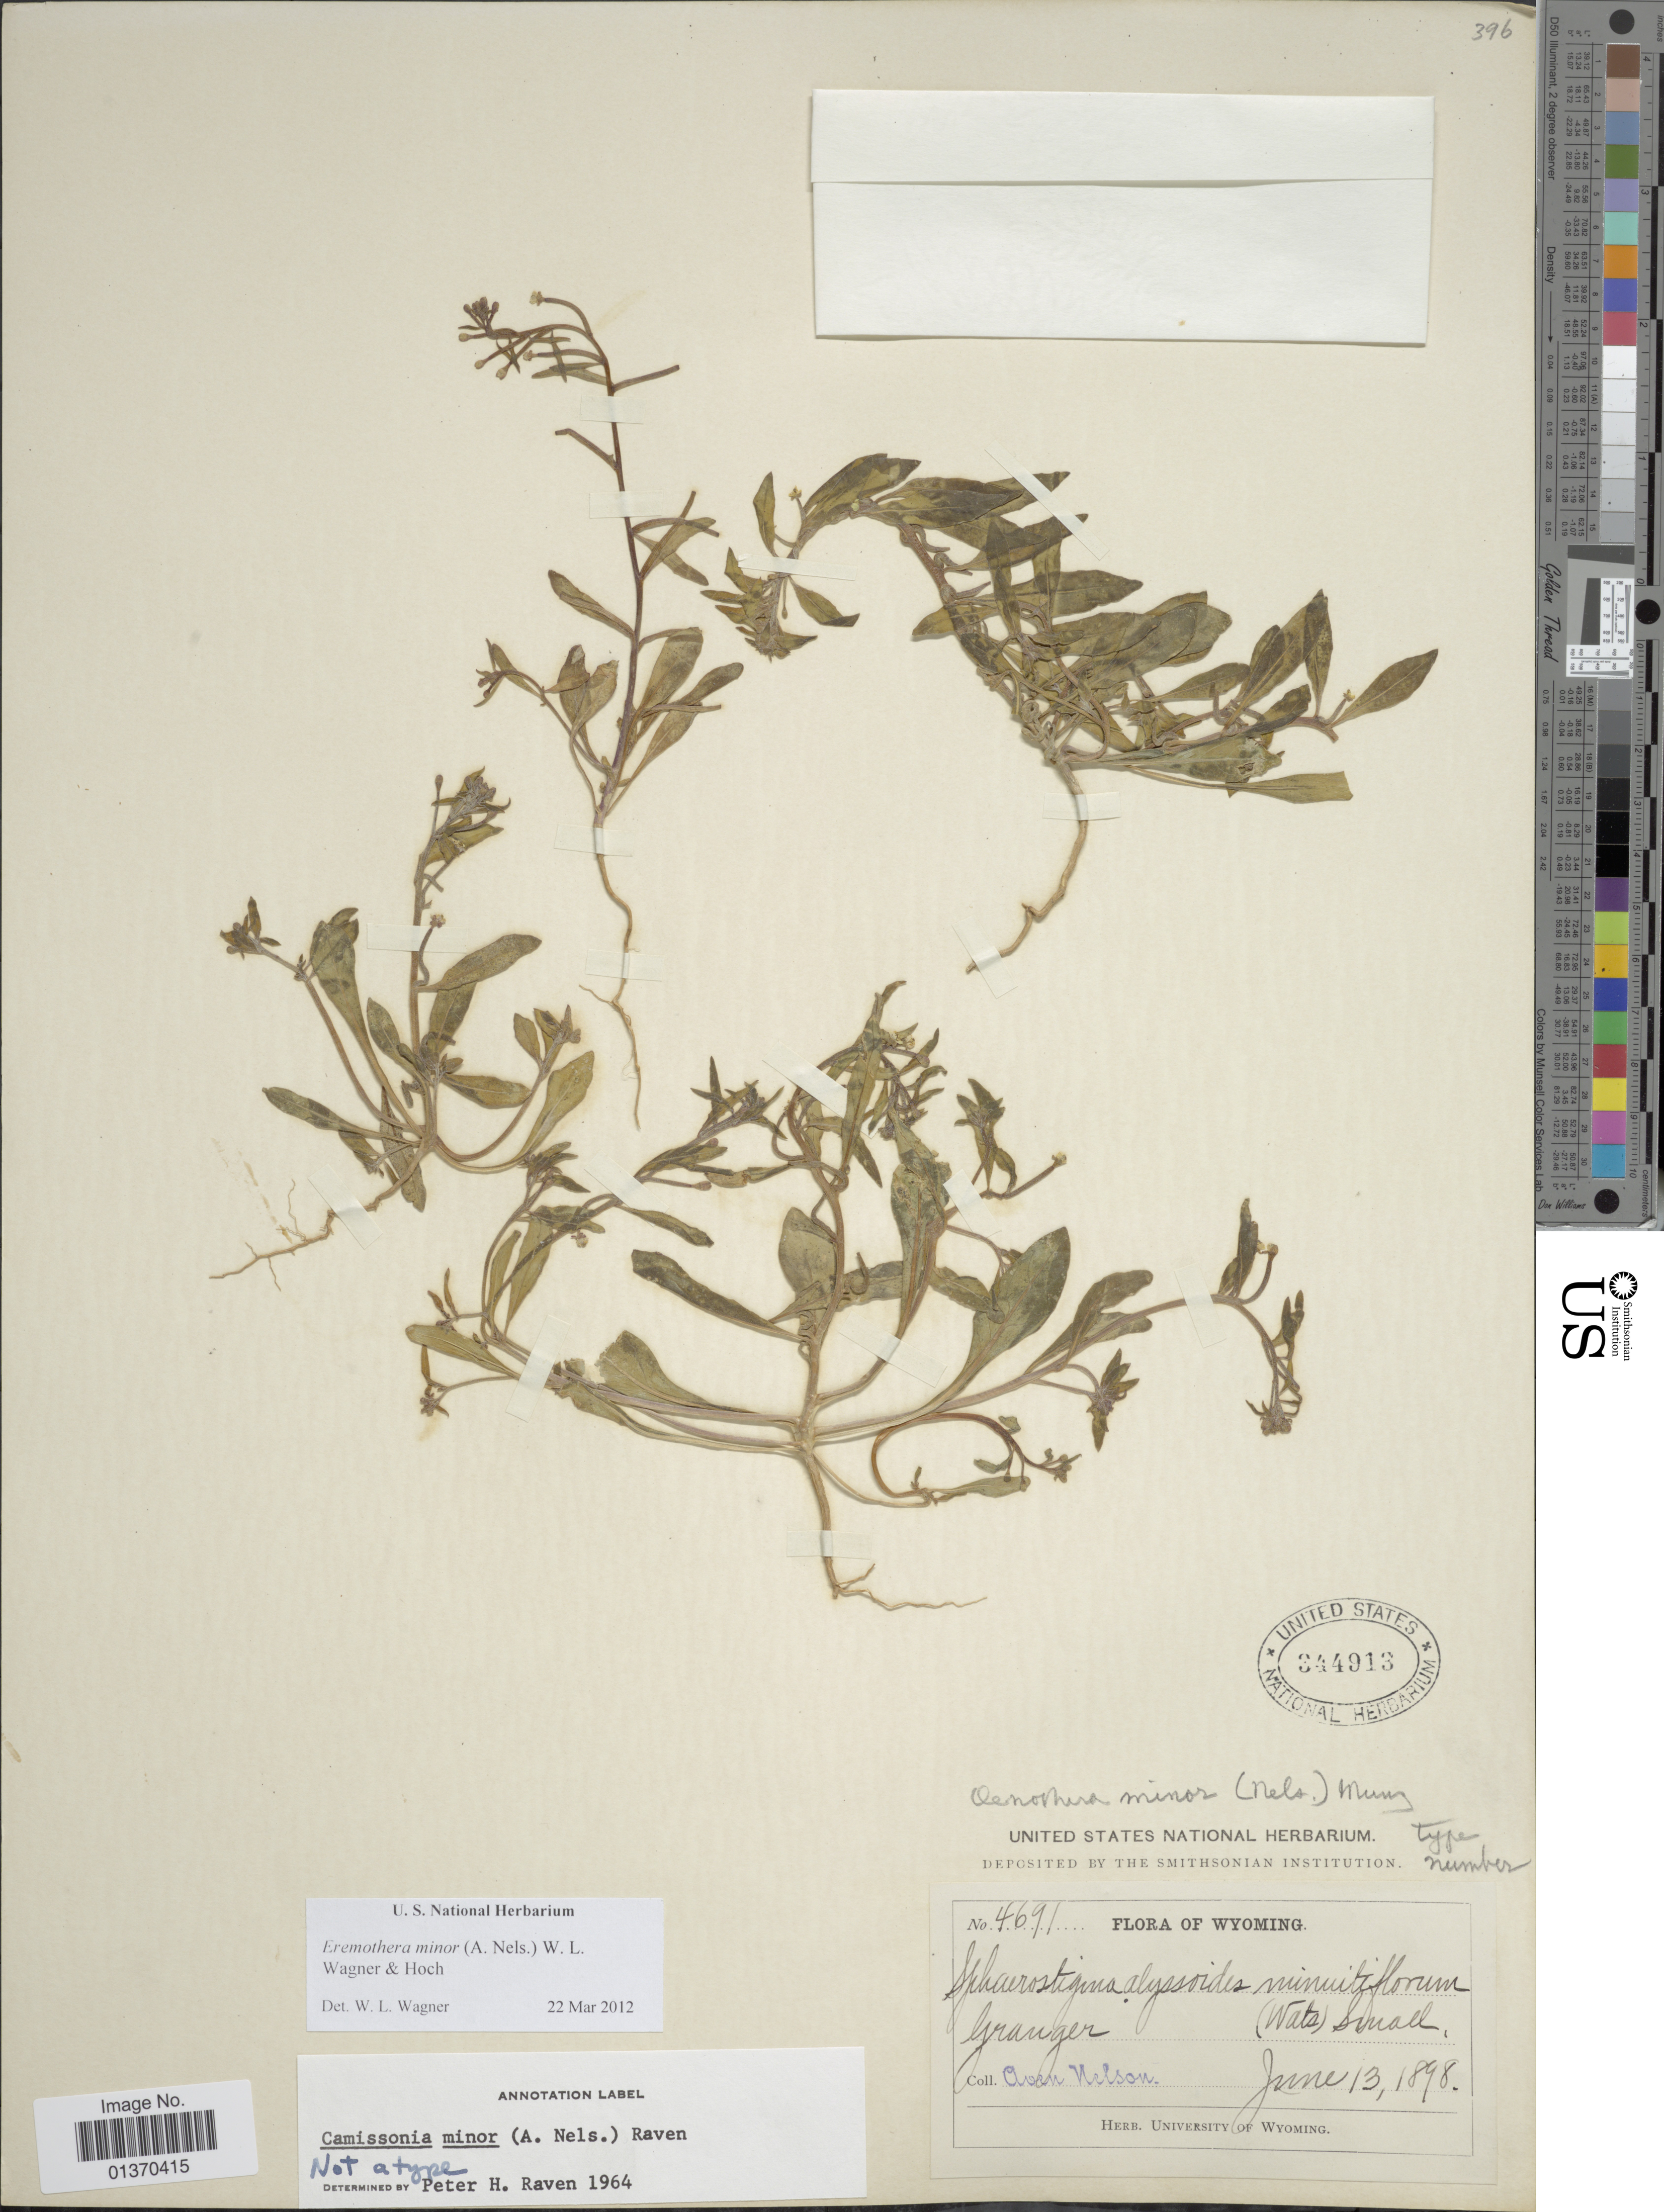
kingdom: Plantae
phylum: Tracheophyta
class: Magnoliopsida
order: Myrtales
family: Onagraceae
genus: Eremothera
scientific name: Eremothera minor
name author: (A. Nelson) W.L. Wagner & Hoch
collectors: A. Nelson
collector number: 4691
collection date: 1898-06-13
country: United States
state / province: Wyoming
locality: Granger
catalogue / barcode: US 344913